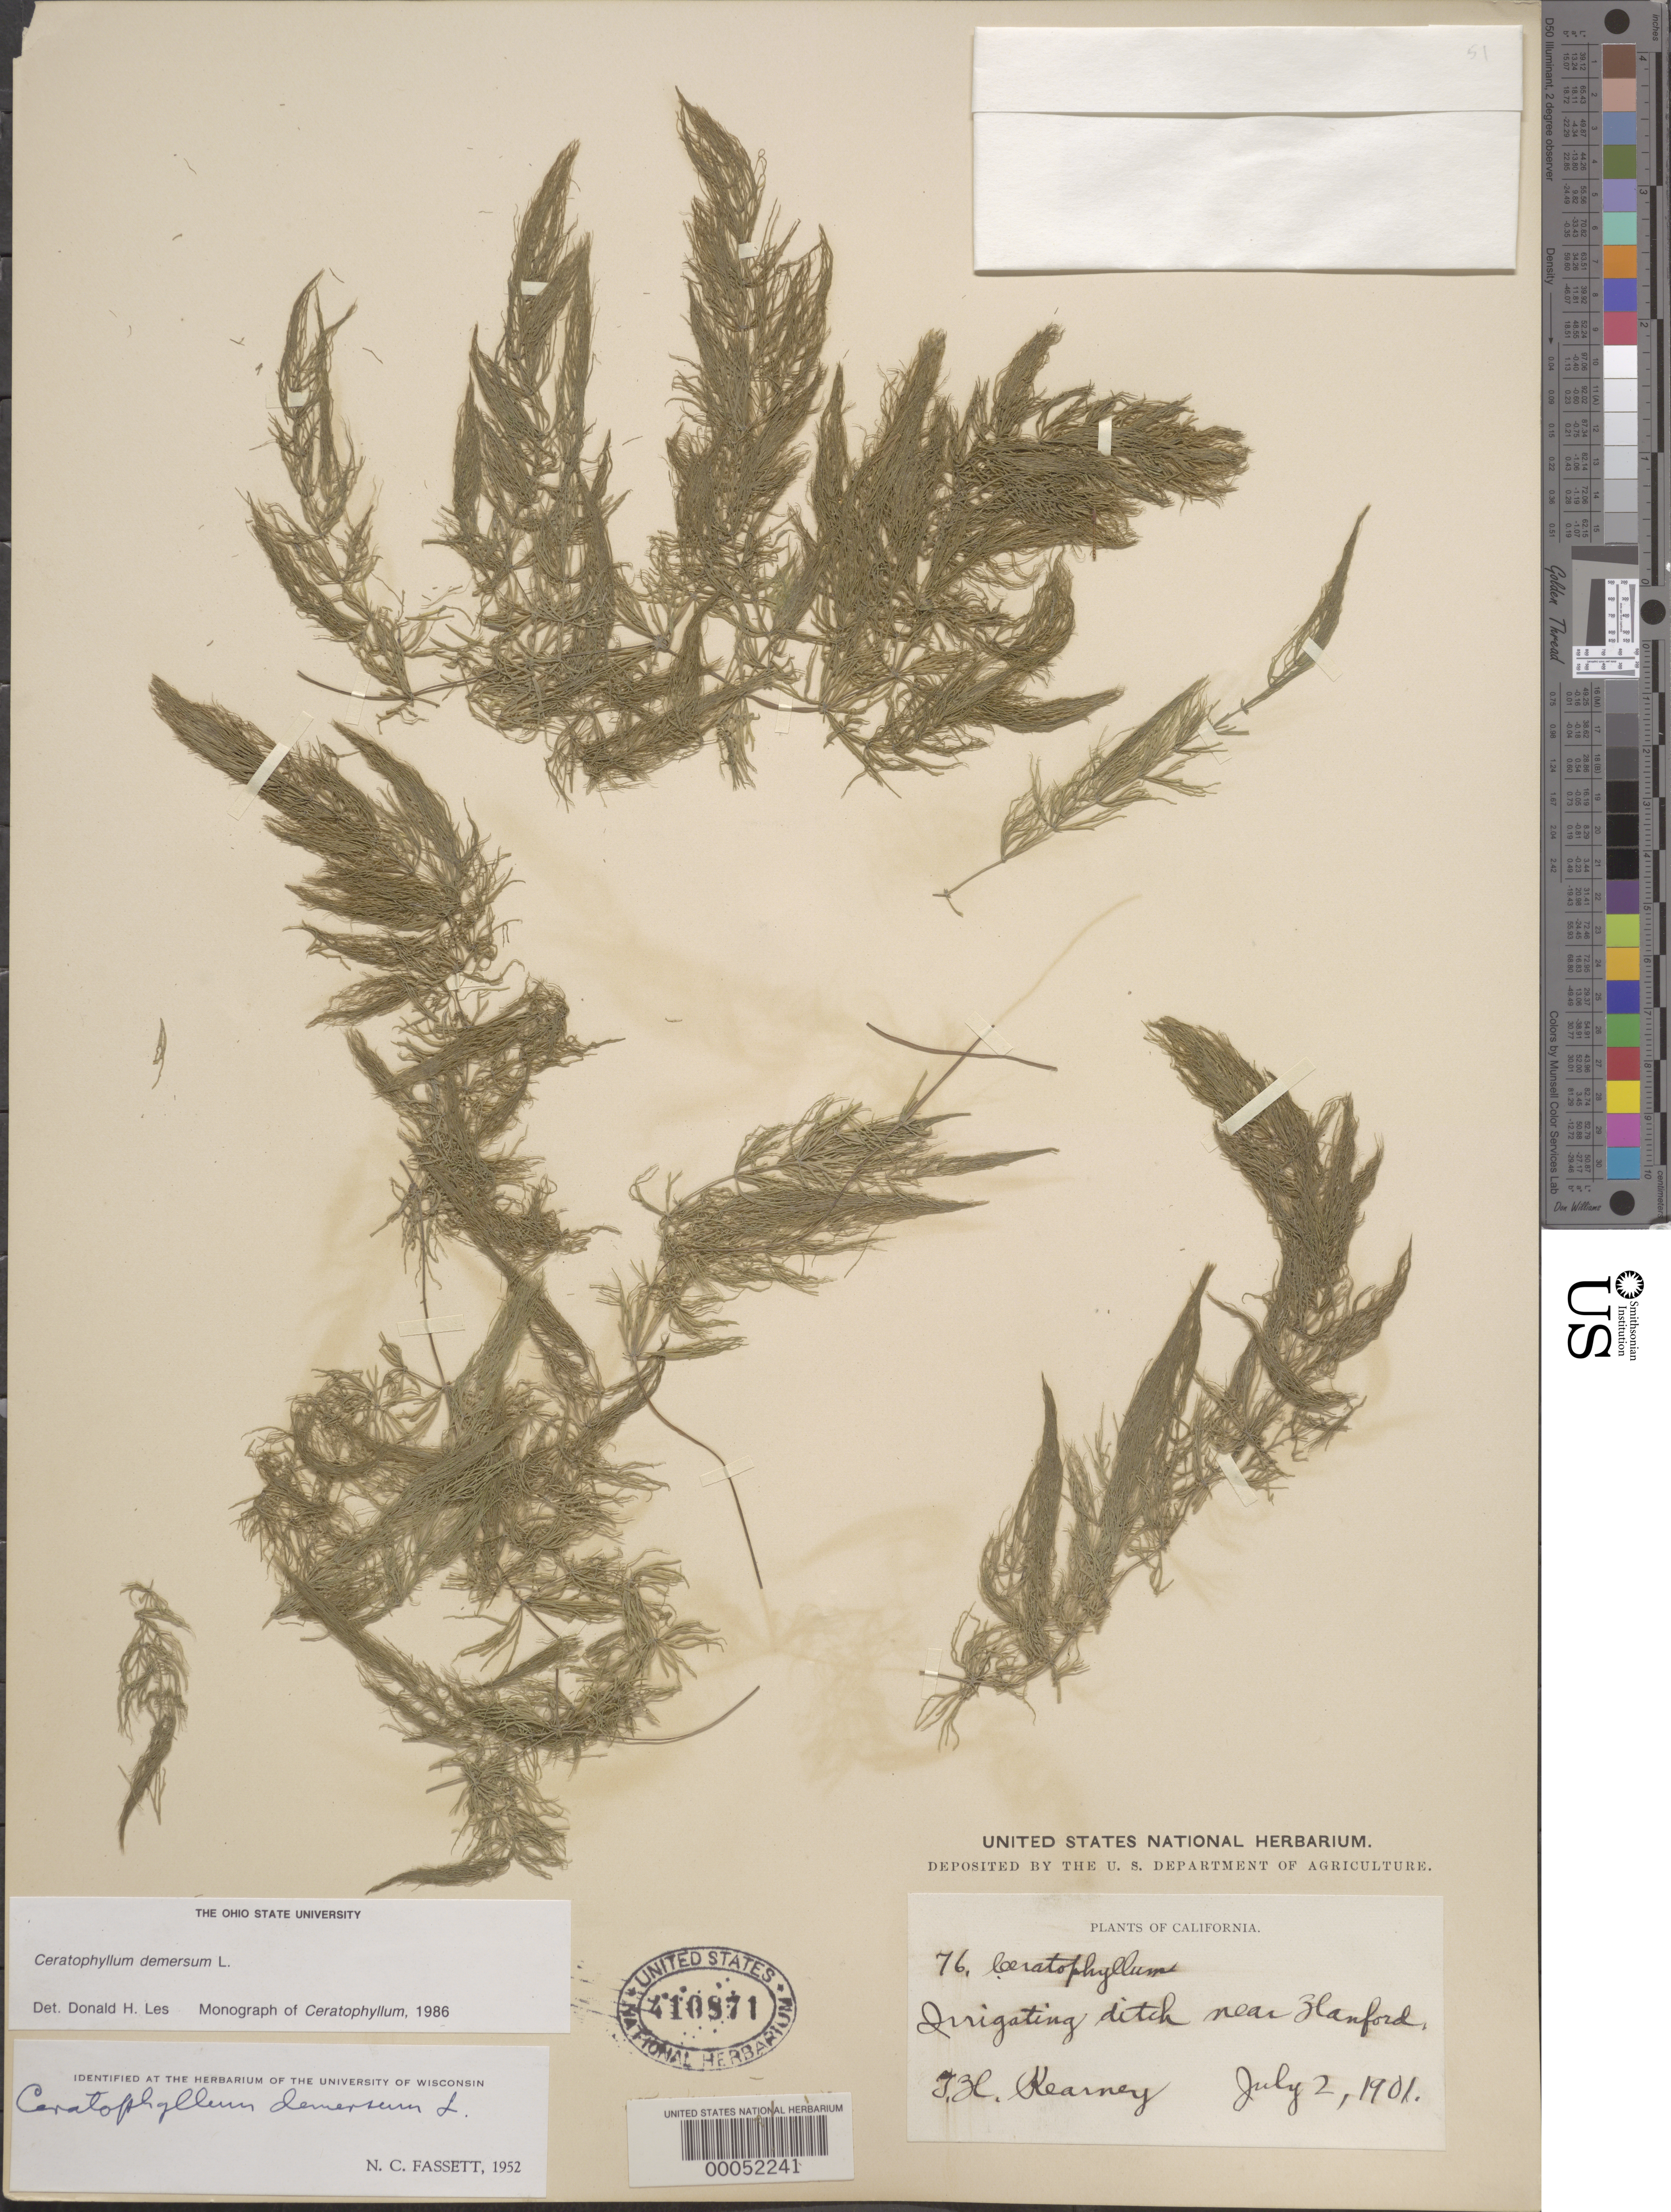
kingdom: Plantae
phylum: Tracheophyta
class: Magnoliopsida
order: Ceratophyllales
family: Ceratophyllaceae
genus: Ceratophyllum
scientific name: Ceratophyllum demersum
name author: L.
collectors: J. Kearney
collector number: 76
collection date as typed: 02 Jul 1901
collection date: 1901-07-02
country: United States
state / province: California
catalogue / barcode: US 410871